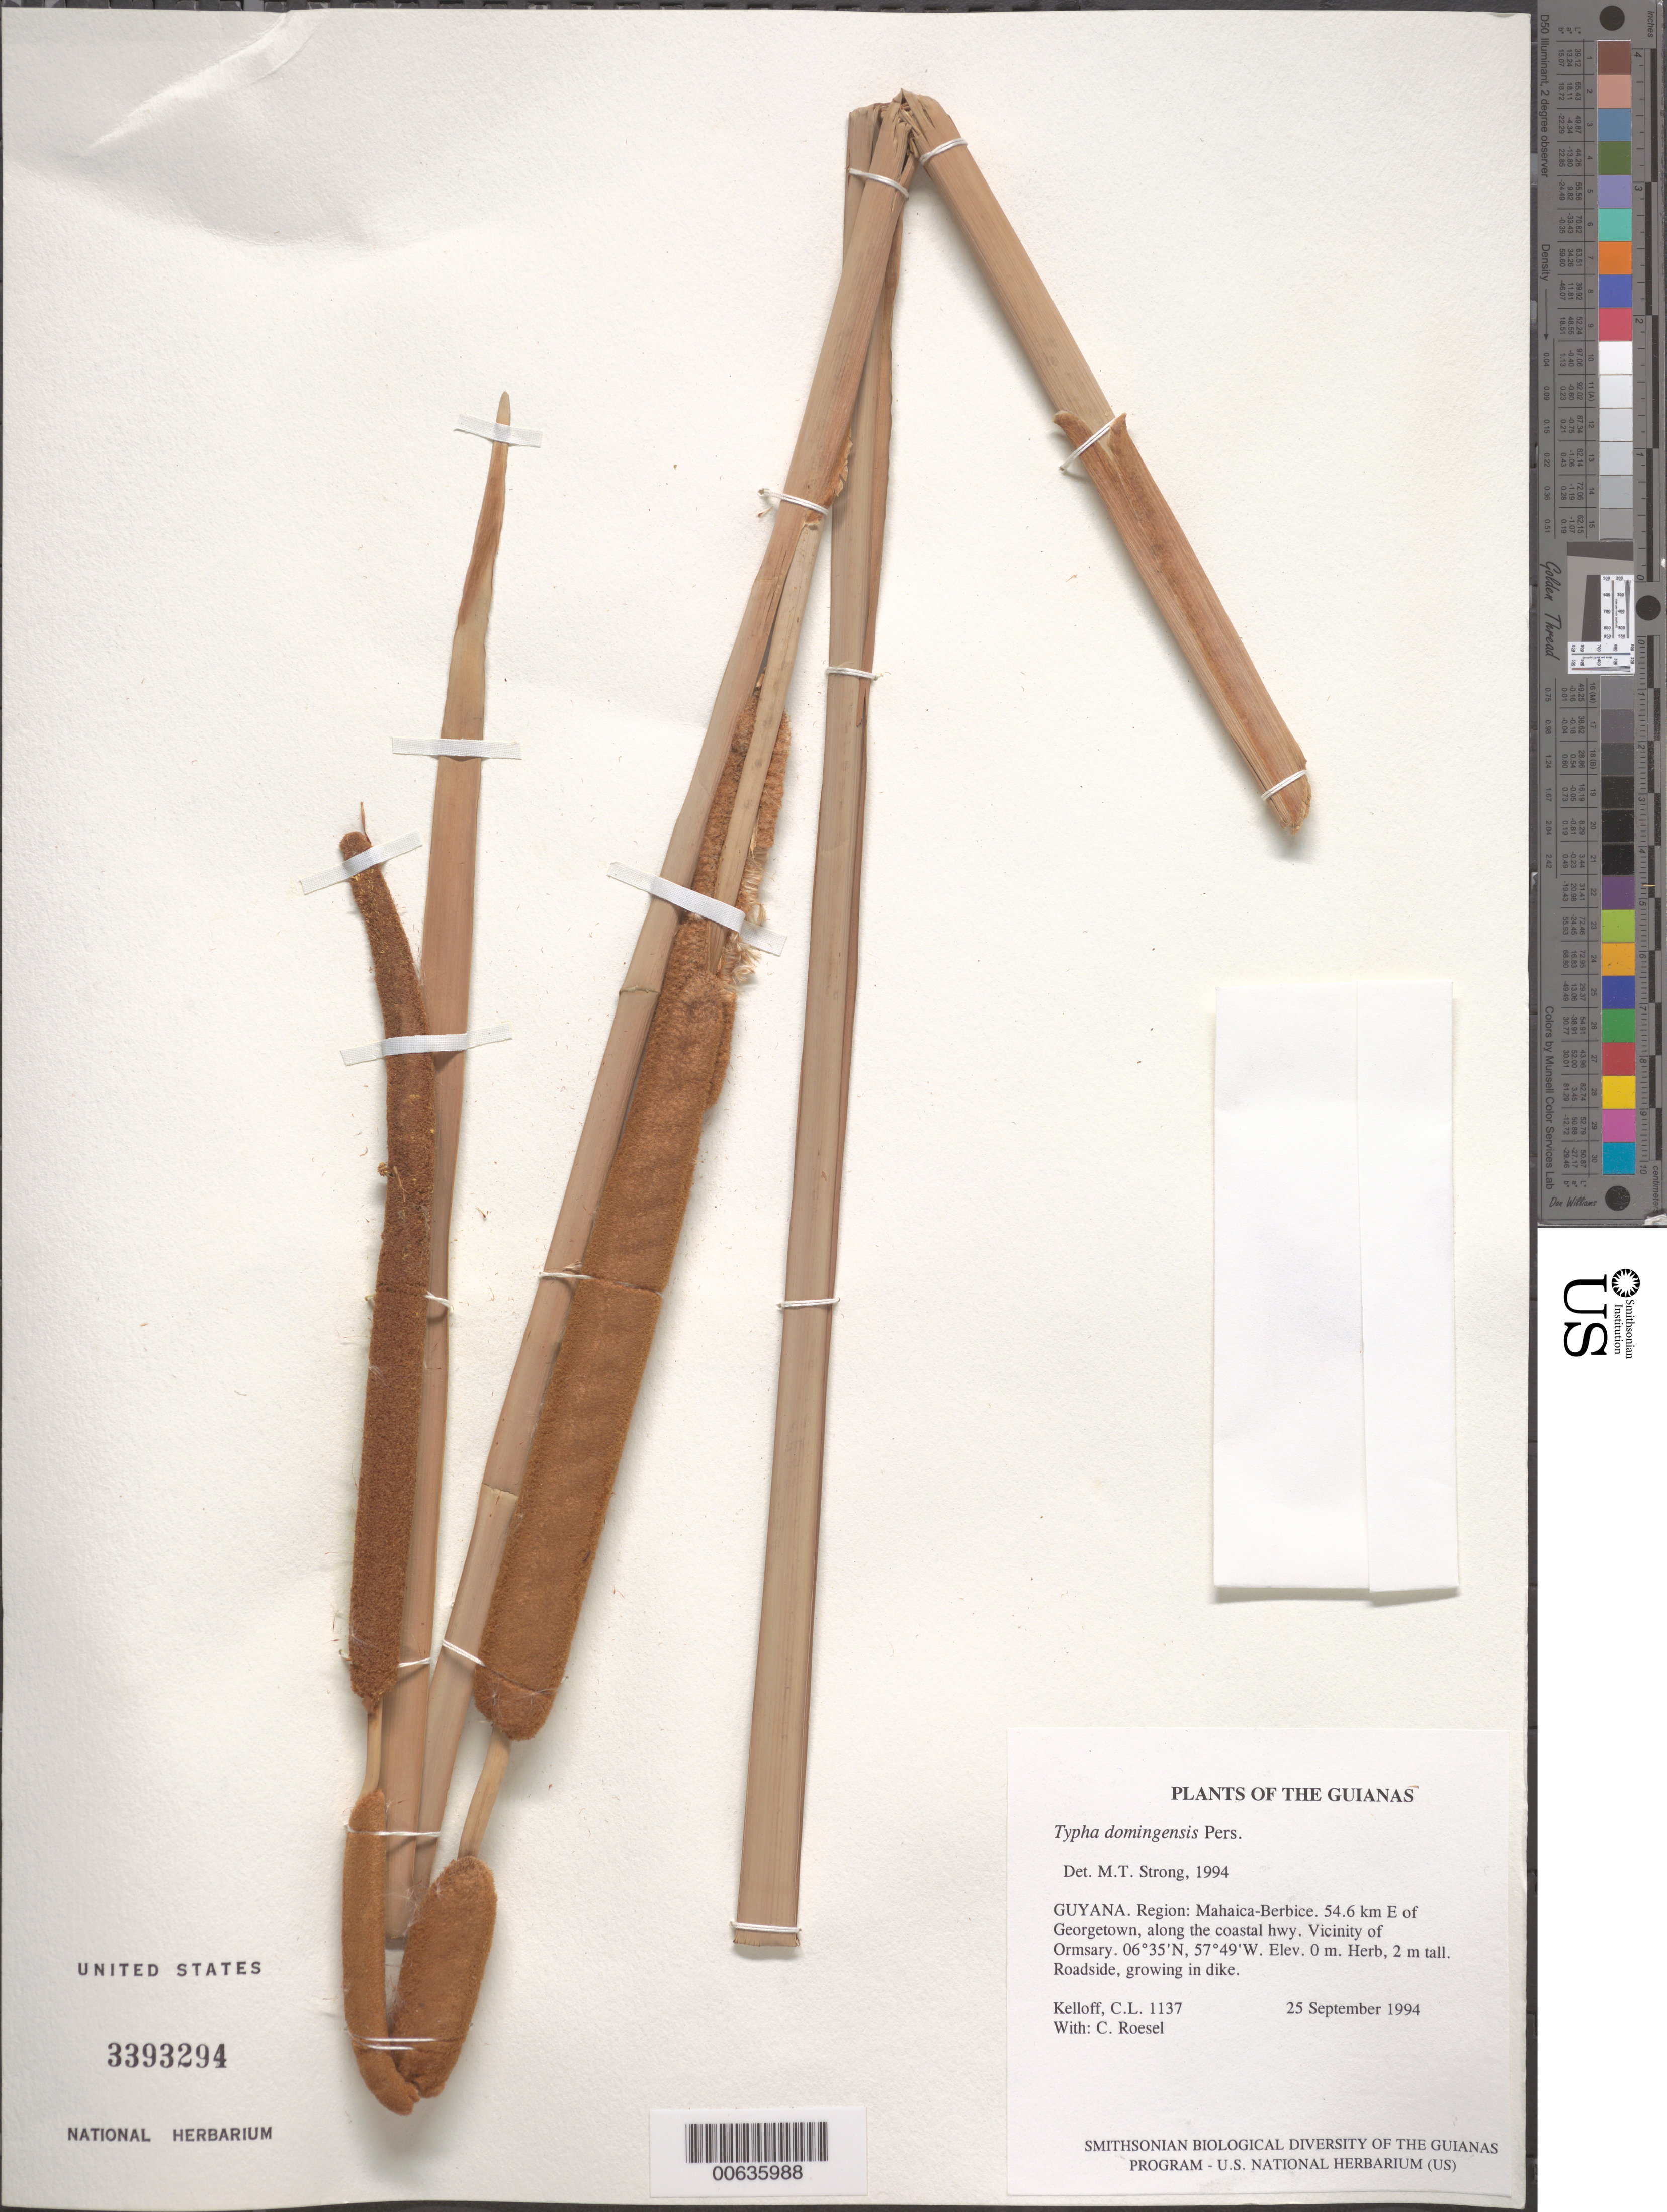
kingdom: Plantae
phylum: Tracheophyta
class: Liliopsida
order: Poales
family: Typhaceae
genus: Typha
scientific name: Typha domingensis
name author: Pers.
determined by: Strong, M. T., (US), Smithsonian Institution - National Museum of Natural History (UNITED STATES)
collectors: C. L. Kelloff & C. S. Roesel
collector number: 1137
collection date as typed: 25 September 1994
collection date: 1994-09-25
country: Guyana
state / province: Mahaica-Berbice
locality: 54.6 km E of Georgetown, along the coastal hwy. Vicinity of Ormsary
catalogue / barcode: US 3393294